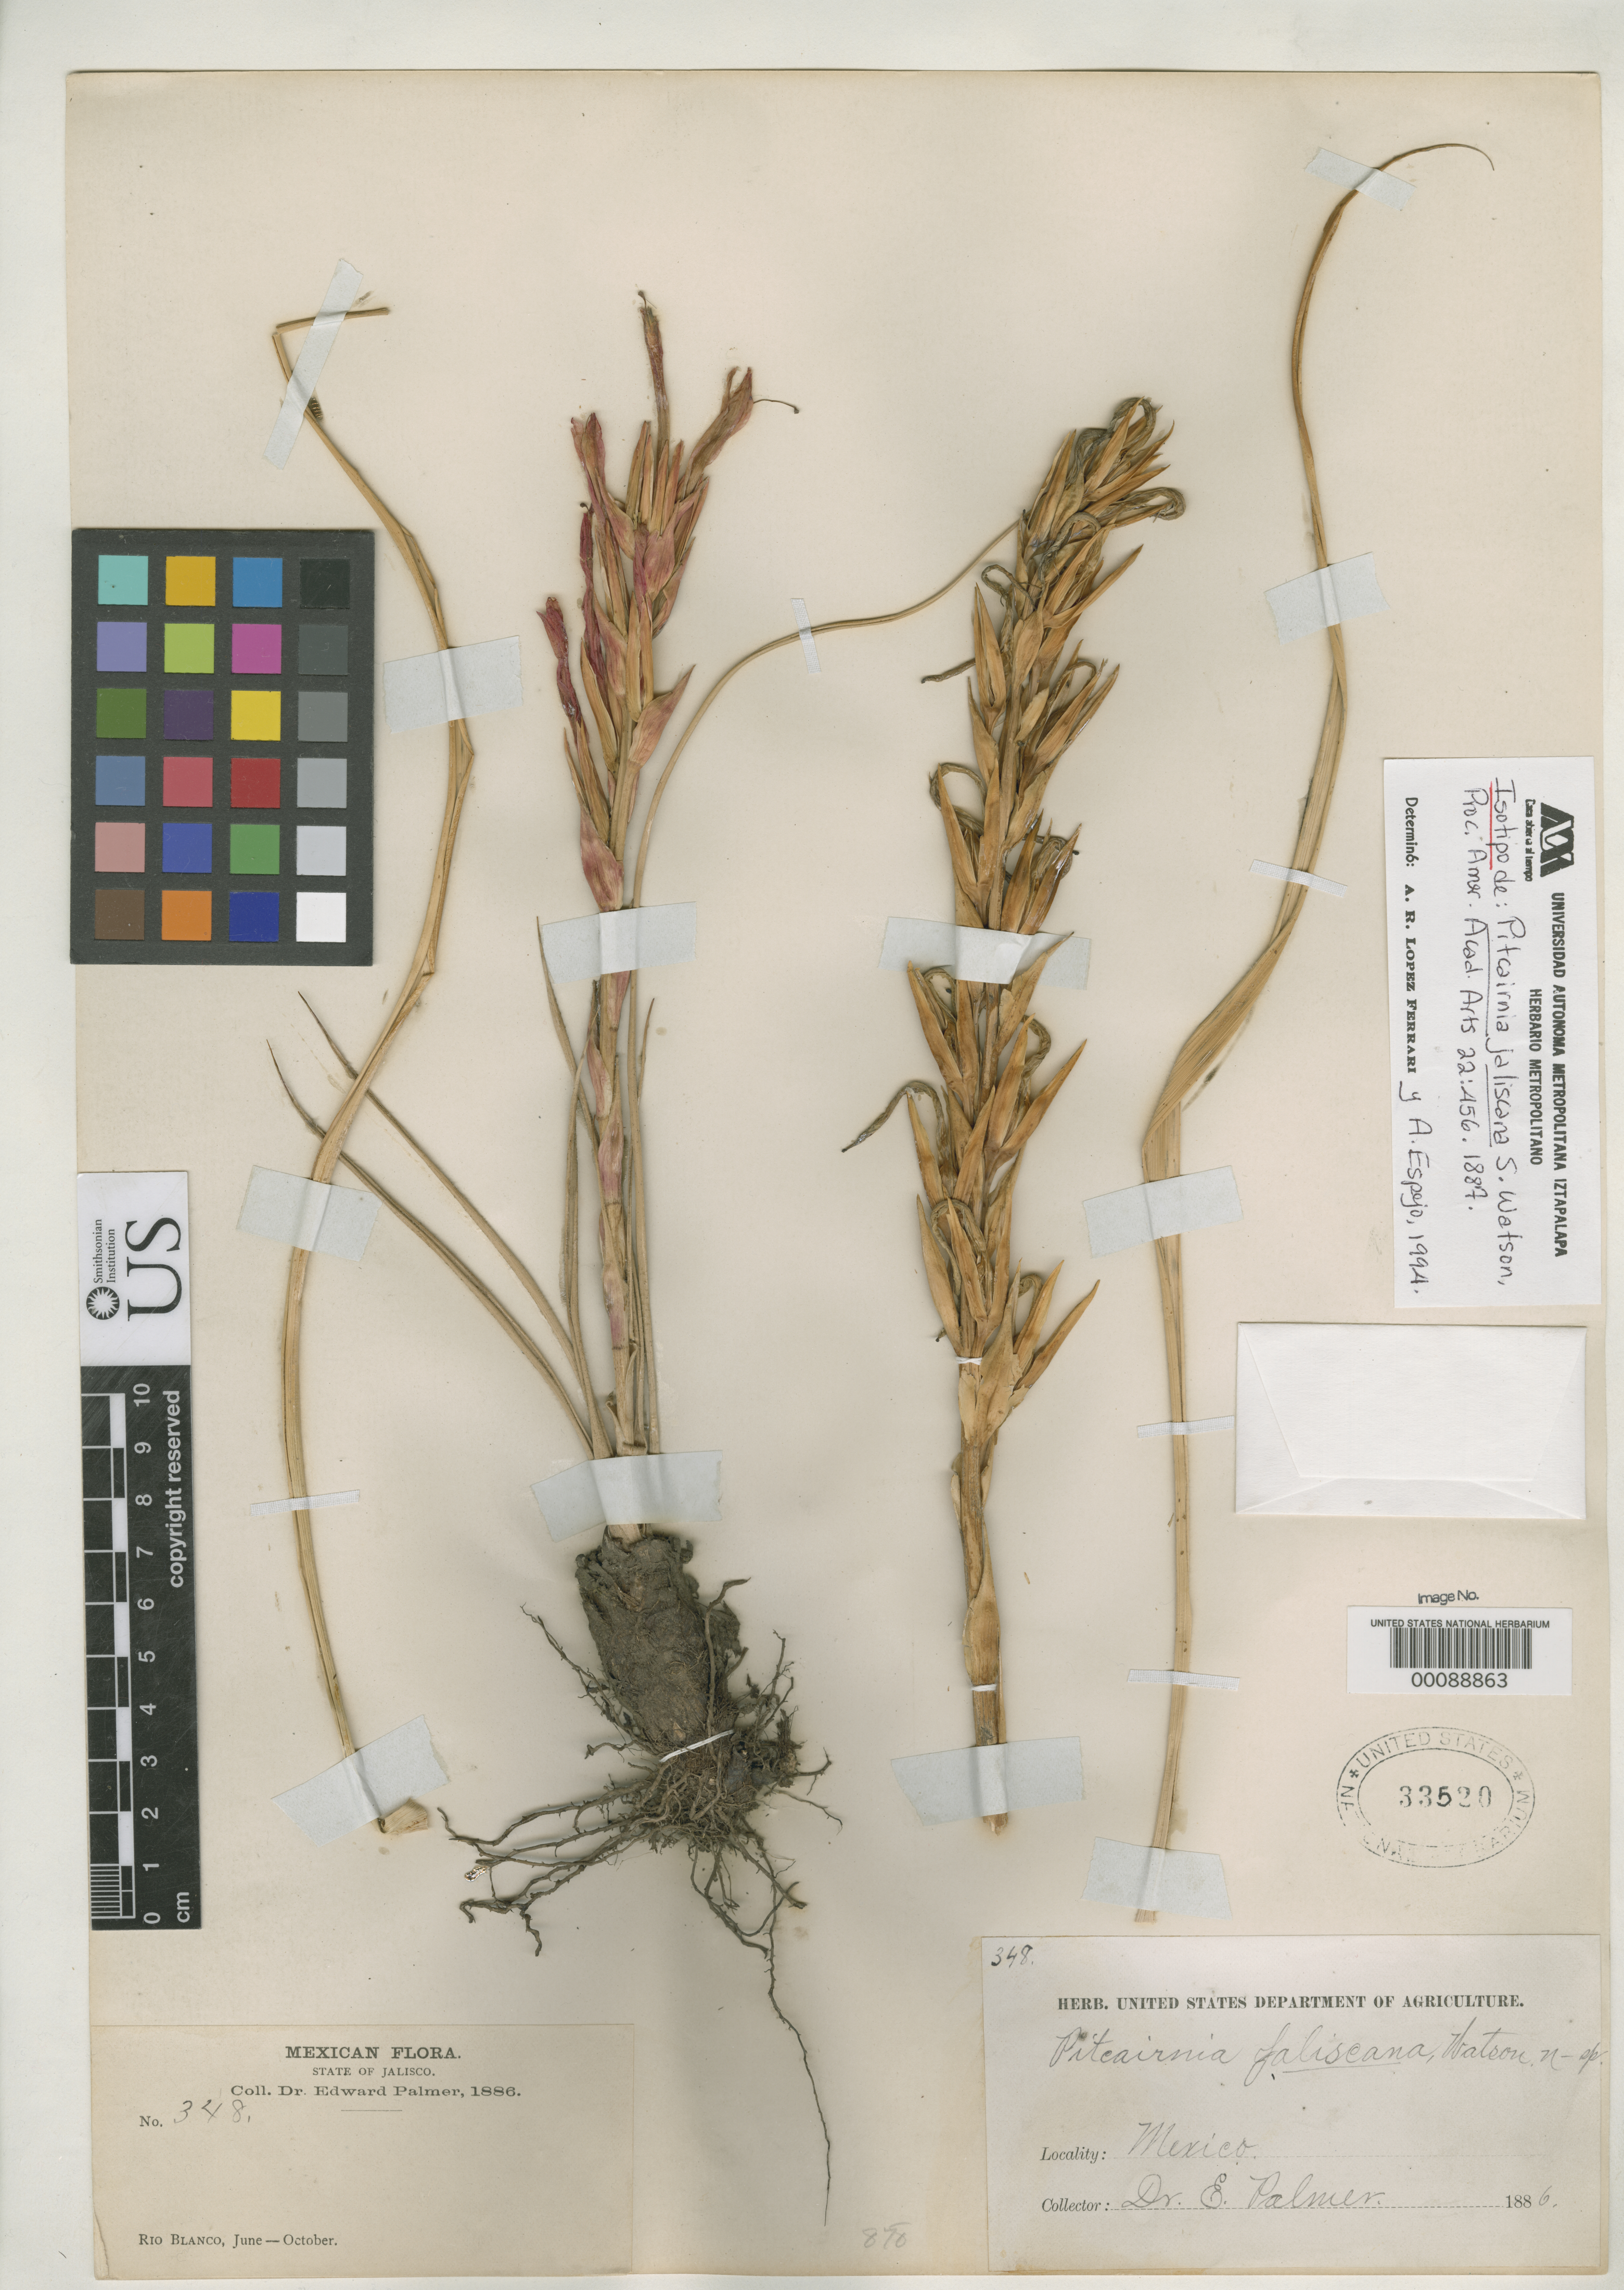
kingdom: Plantae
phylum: Tracheophyta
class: Liliopsida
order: Poales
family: Bromeliaceae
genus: Pitcairnia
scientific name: Pitcairnia jaliscana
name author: S. Watson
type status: Isotype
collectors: E. Palmer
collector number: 348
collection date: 1886-06/1886-10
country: Mexico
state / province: Jalisco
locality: Rio Blanco.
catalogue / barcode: US 33520